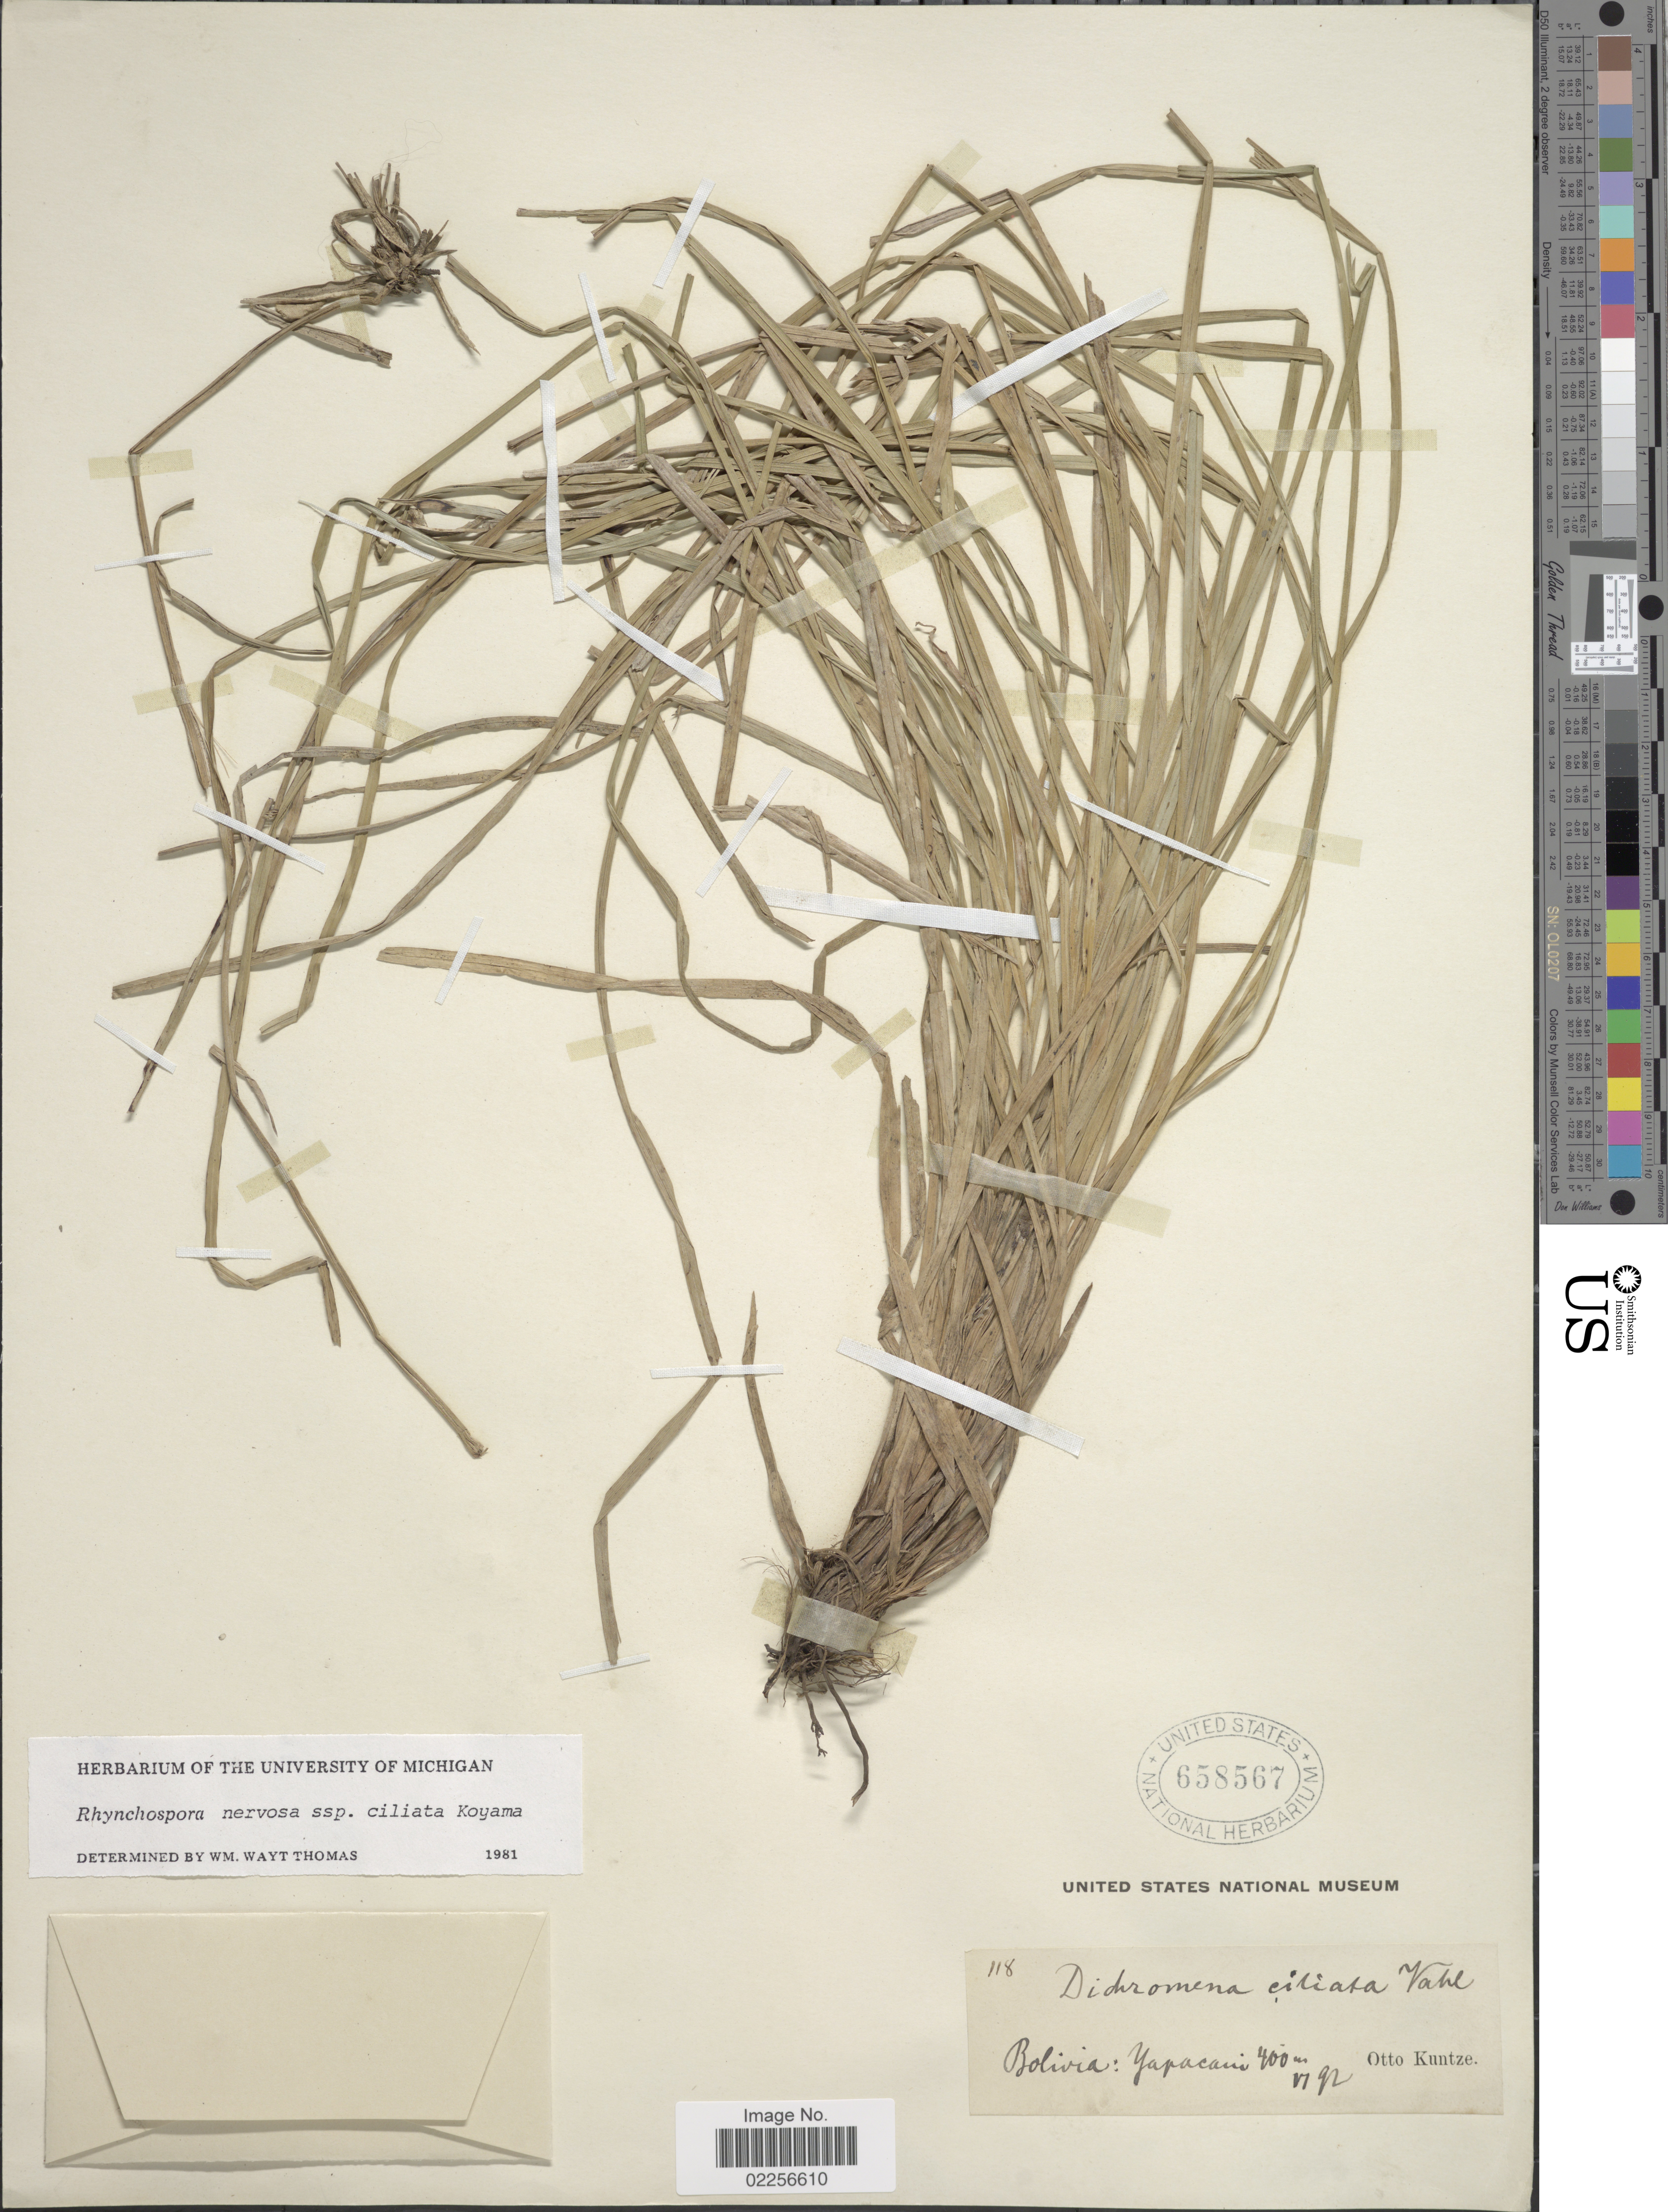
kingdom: Plantae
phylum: Tracheophyta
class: Liliopsida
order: Poales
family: Cyperaceae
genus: Rhynchospora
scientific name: Rhynchospora ciliata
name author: (G. Mey.) Kük.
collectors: C.E.O. Kuntze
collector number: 118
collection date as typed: Transcribed d/m/y: /6/92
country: Bolivia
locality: Yapacani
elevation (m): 400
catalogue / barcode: US 658567